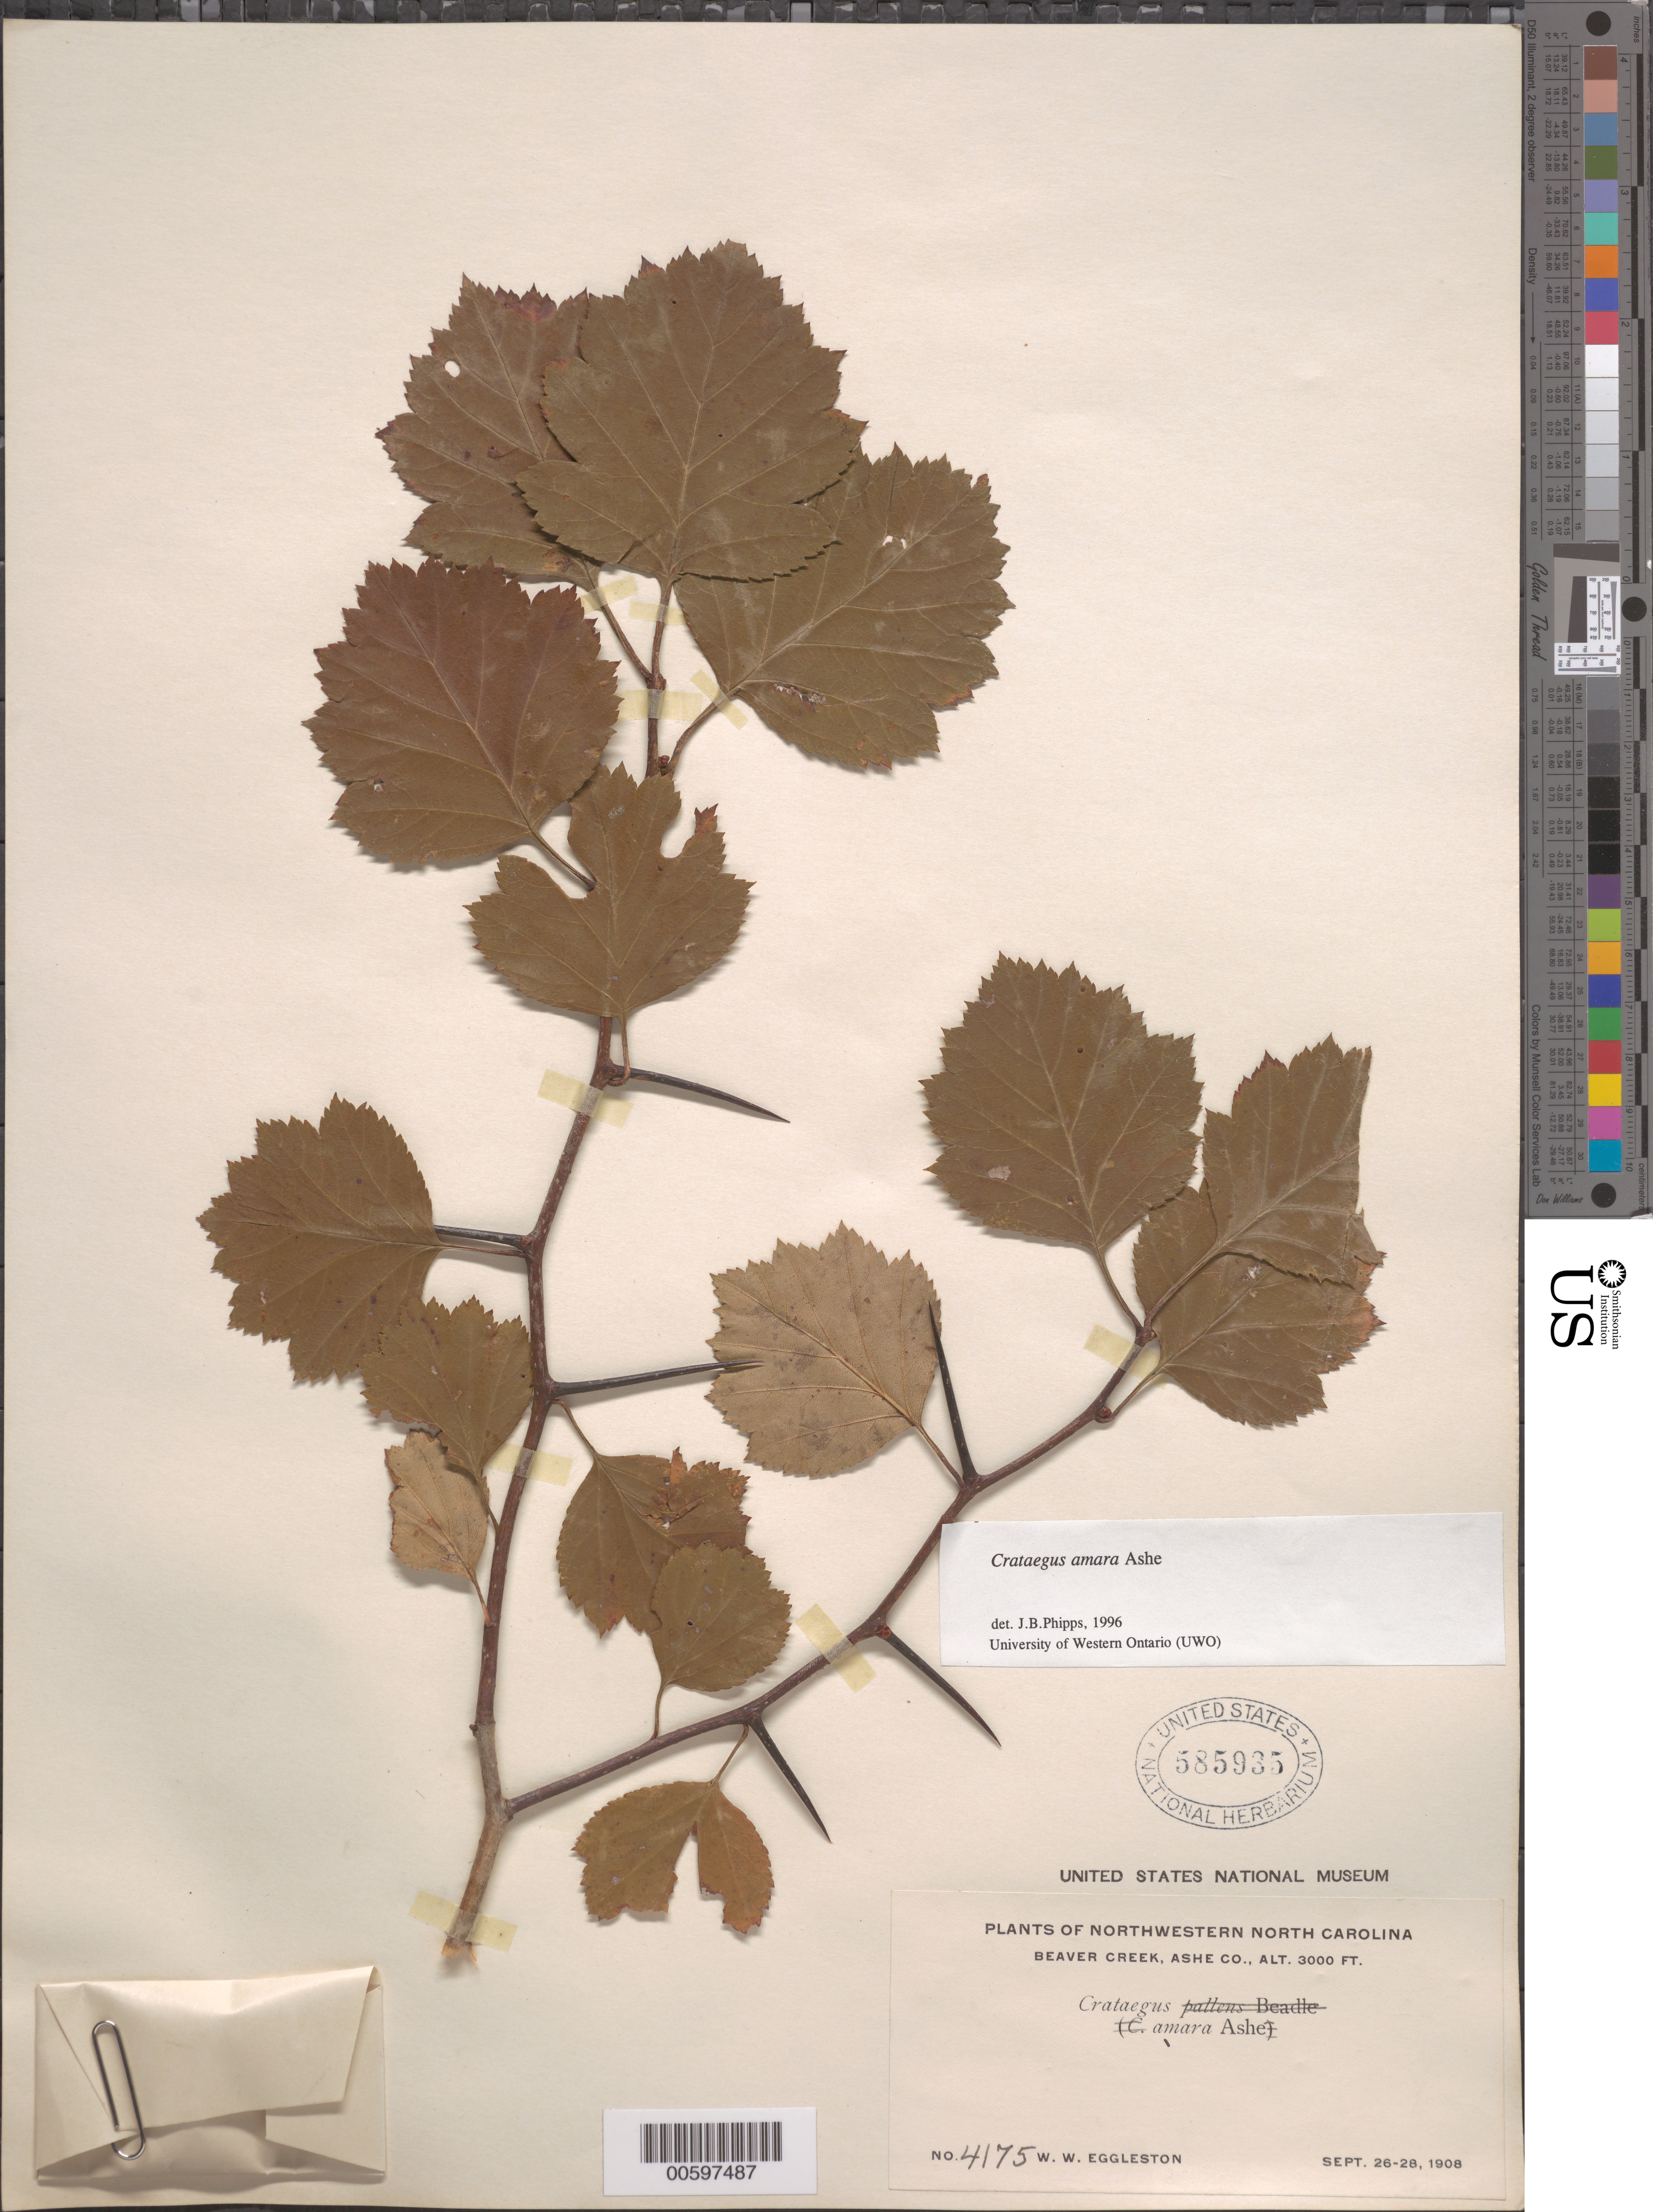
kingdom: Plantae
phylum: Tracheophyta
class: Magnoliopsida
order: Rosales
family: Rosaceae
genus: Crataegus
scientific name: Crataegus amara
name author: Ashe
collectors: W. W. Eggleston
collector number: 4175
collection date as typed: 26 Sep 1908 to 28 Sep 1908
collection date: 1908-09-26/1908-09-28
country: United States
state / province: North Carolina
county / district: Ashe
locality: Beaver Creek.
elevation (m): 914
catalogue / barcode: US 585935